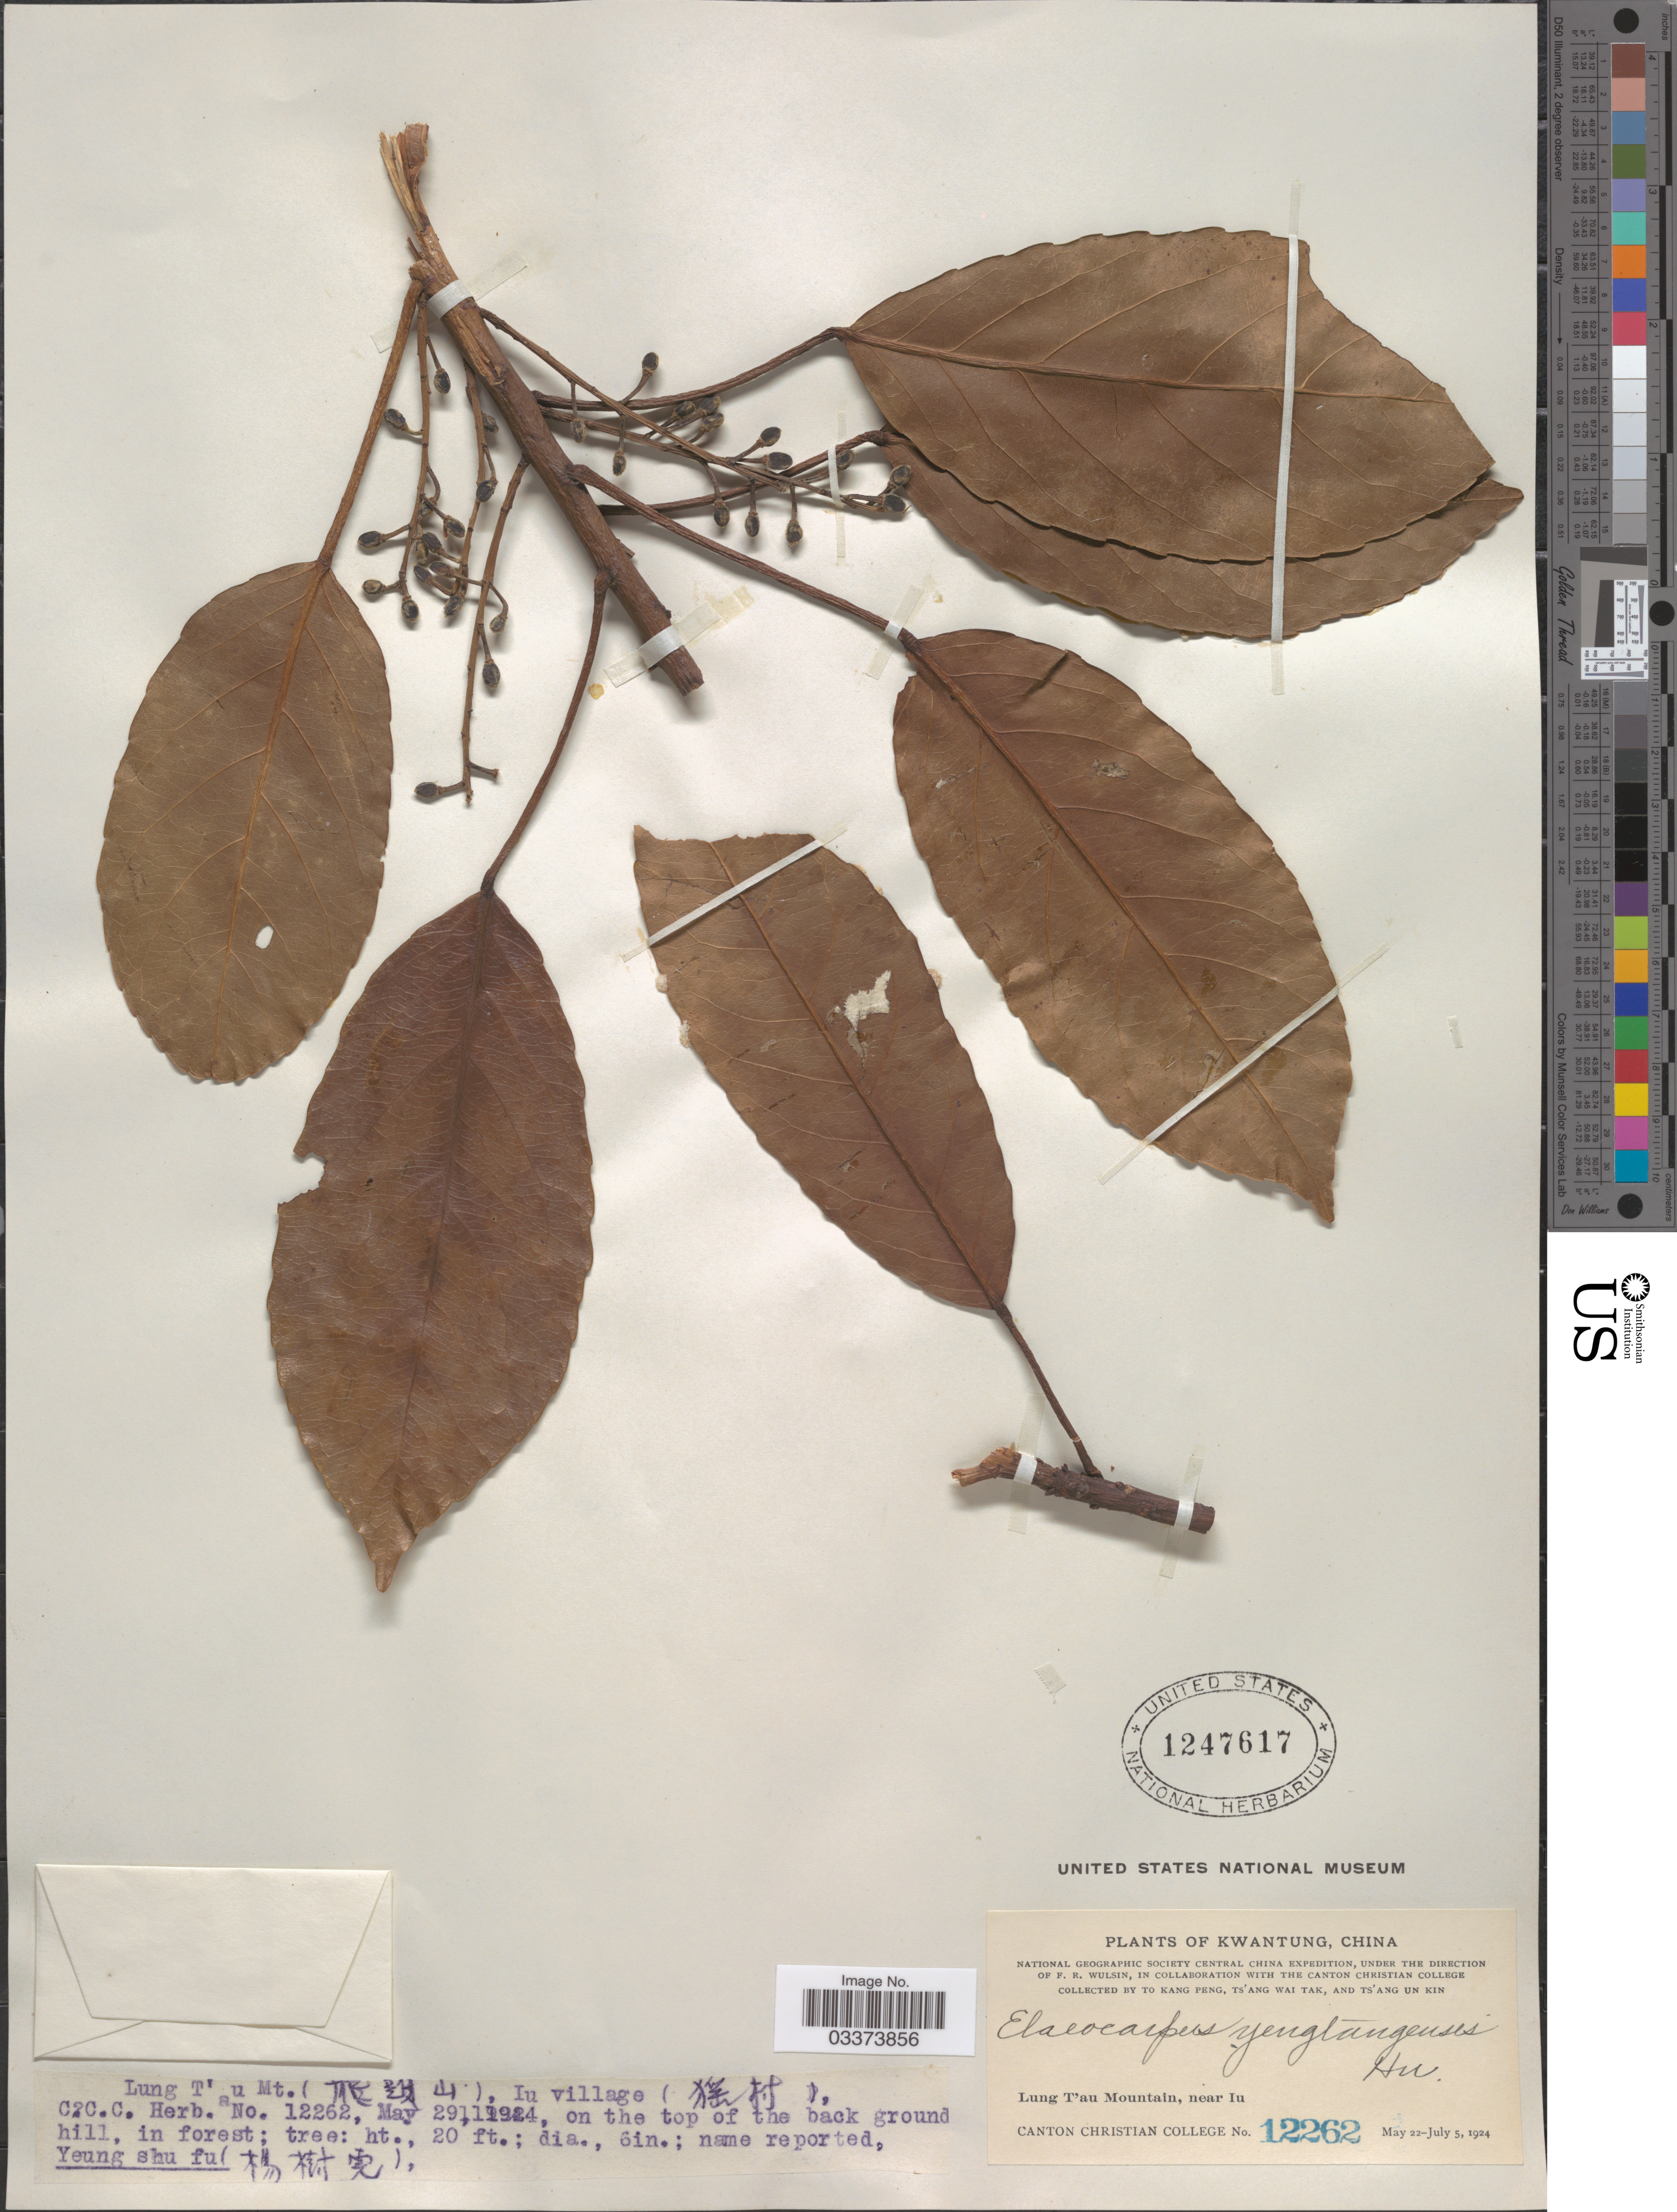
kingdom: Plantae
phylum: Tracheophyta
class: Magnoliopsida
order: Oxalidales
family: Elaeocarpaceae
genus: Elaeocarpus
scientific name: Elaeocarpus japonicus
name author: Siebold & Zucc.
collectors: T. K. Peng, W. T. Tsang & Ts' Ang Un Kin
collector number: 12262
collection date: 1924-05-29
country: China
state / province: Guangdong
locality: Kwantung, Lung T'au Mountain, near Iu, Iu village (X).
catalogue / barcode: US 1247617